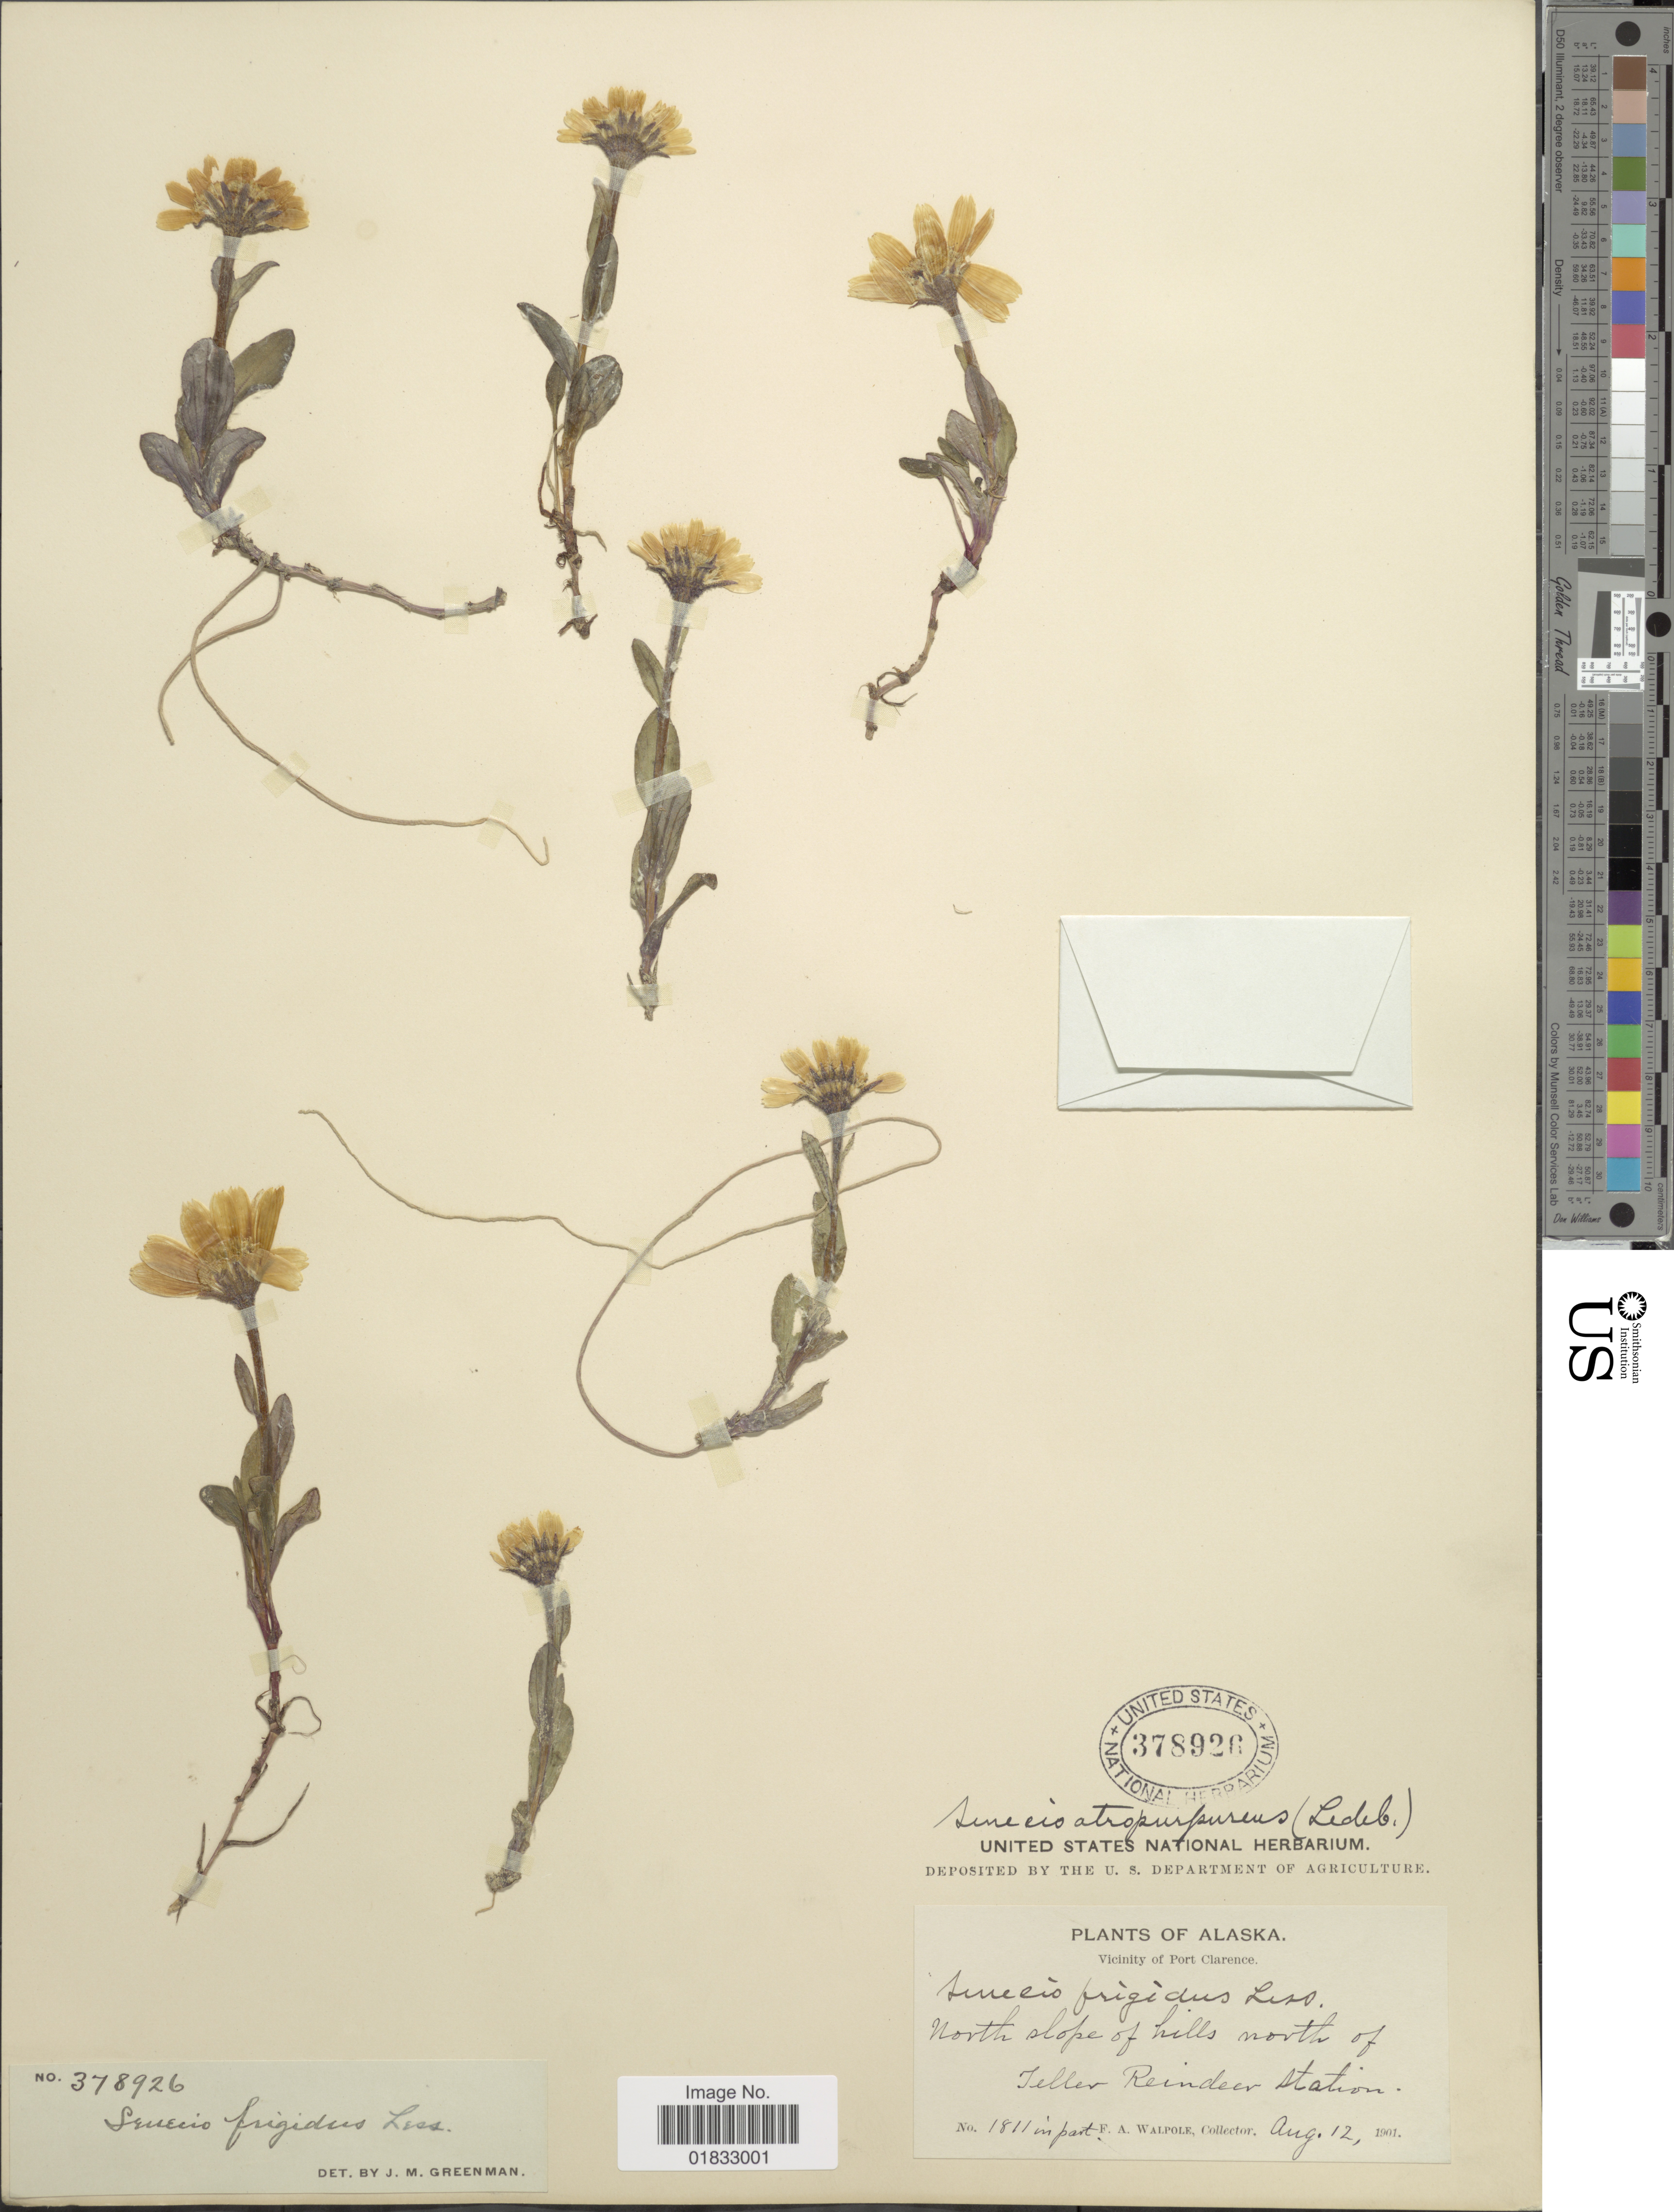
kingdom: Plantae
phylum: Tracheophyta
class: Magnoliopsida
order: Asterales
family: Asteraceae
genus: Tephroseris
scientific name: Tephroseris frigida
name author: (Richardson) Holub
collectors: F. Walpole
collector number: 1811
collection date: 1901-08-12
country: United States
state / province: Alaska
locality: Vicinity of Port Clarence, North slope of hills north of Teller Reinder station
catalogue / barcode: US 378926